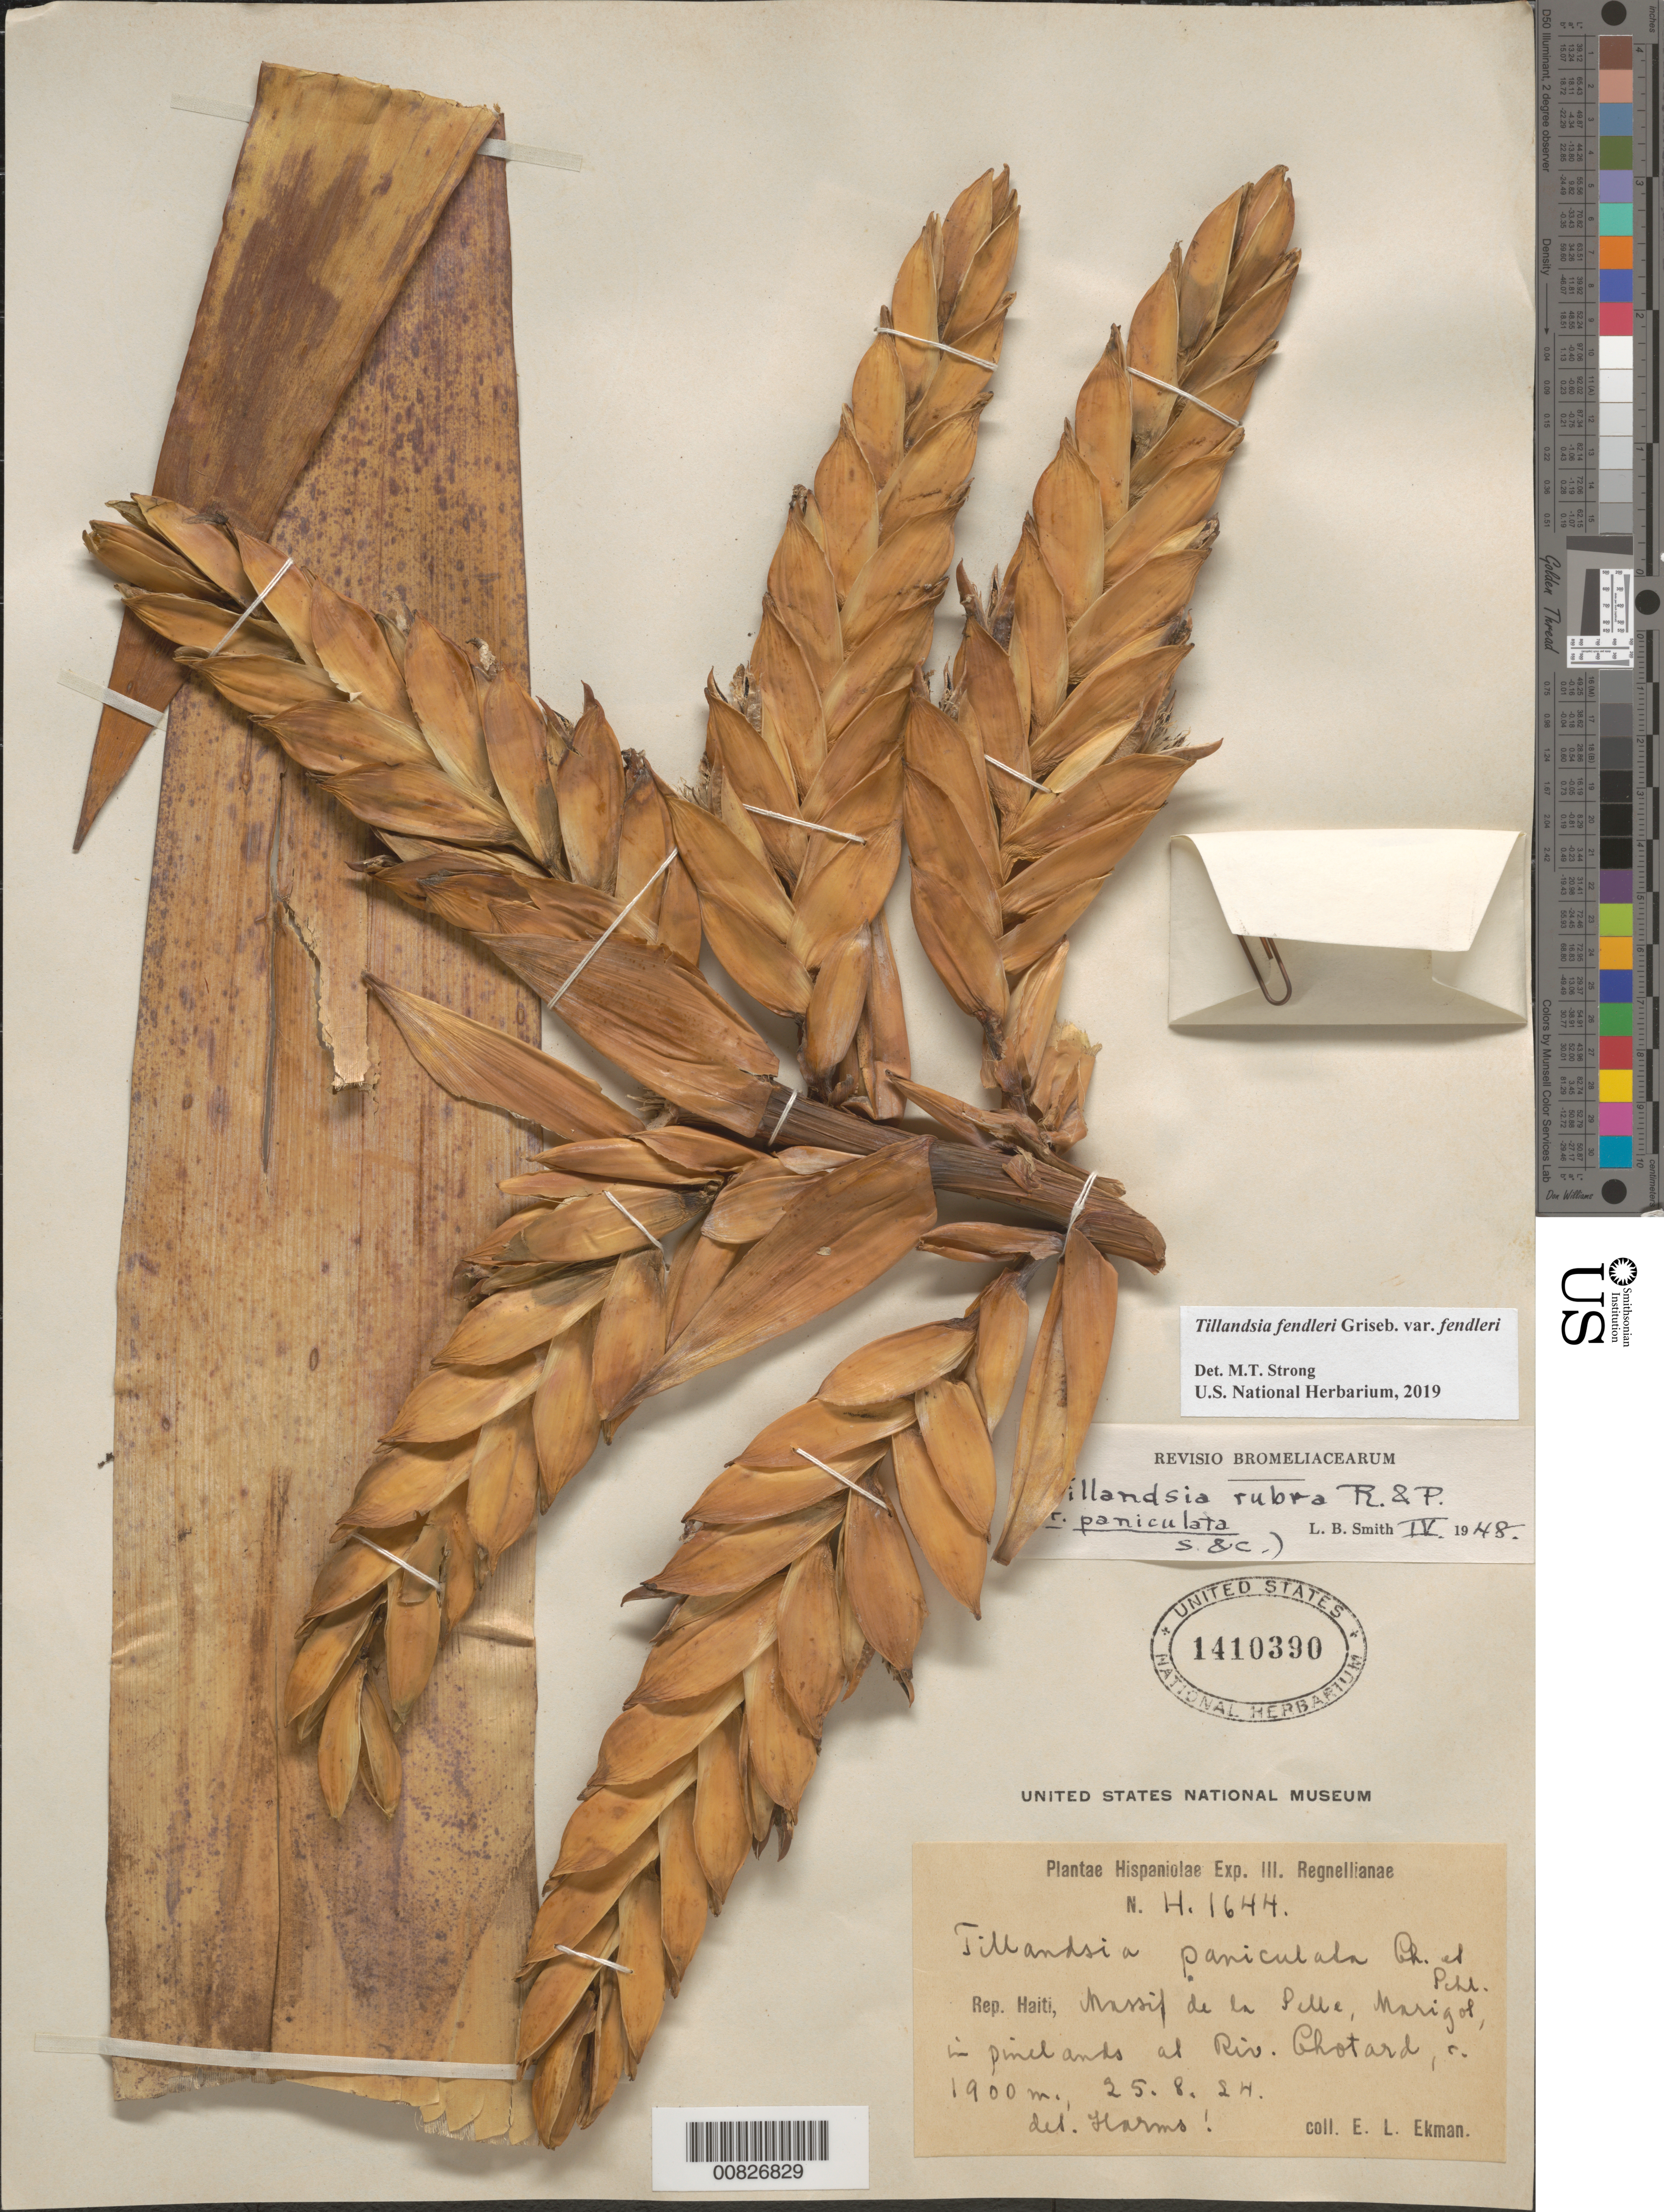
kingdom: Plantae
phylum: Tracheophyta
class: Liliopsida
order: Poales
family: Bromeliaceae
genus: Tillandsia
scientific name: Tillandsia fendleri var. fendleri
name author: Griseb.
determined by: Strong, Mark T., (BOT), Smithsonian Institution - National Museum of Natural History (UNITED STATES)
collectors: E. L. Ekman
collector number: H 1644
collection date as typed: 25 Aug 1924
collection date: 1924-08-25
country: Haiti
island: Hispaniola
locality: Massif de la Selle, Marigot, in pineland at Riv. Ghotard.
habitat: Pineland.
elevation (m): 1900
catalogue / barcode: US 1410390